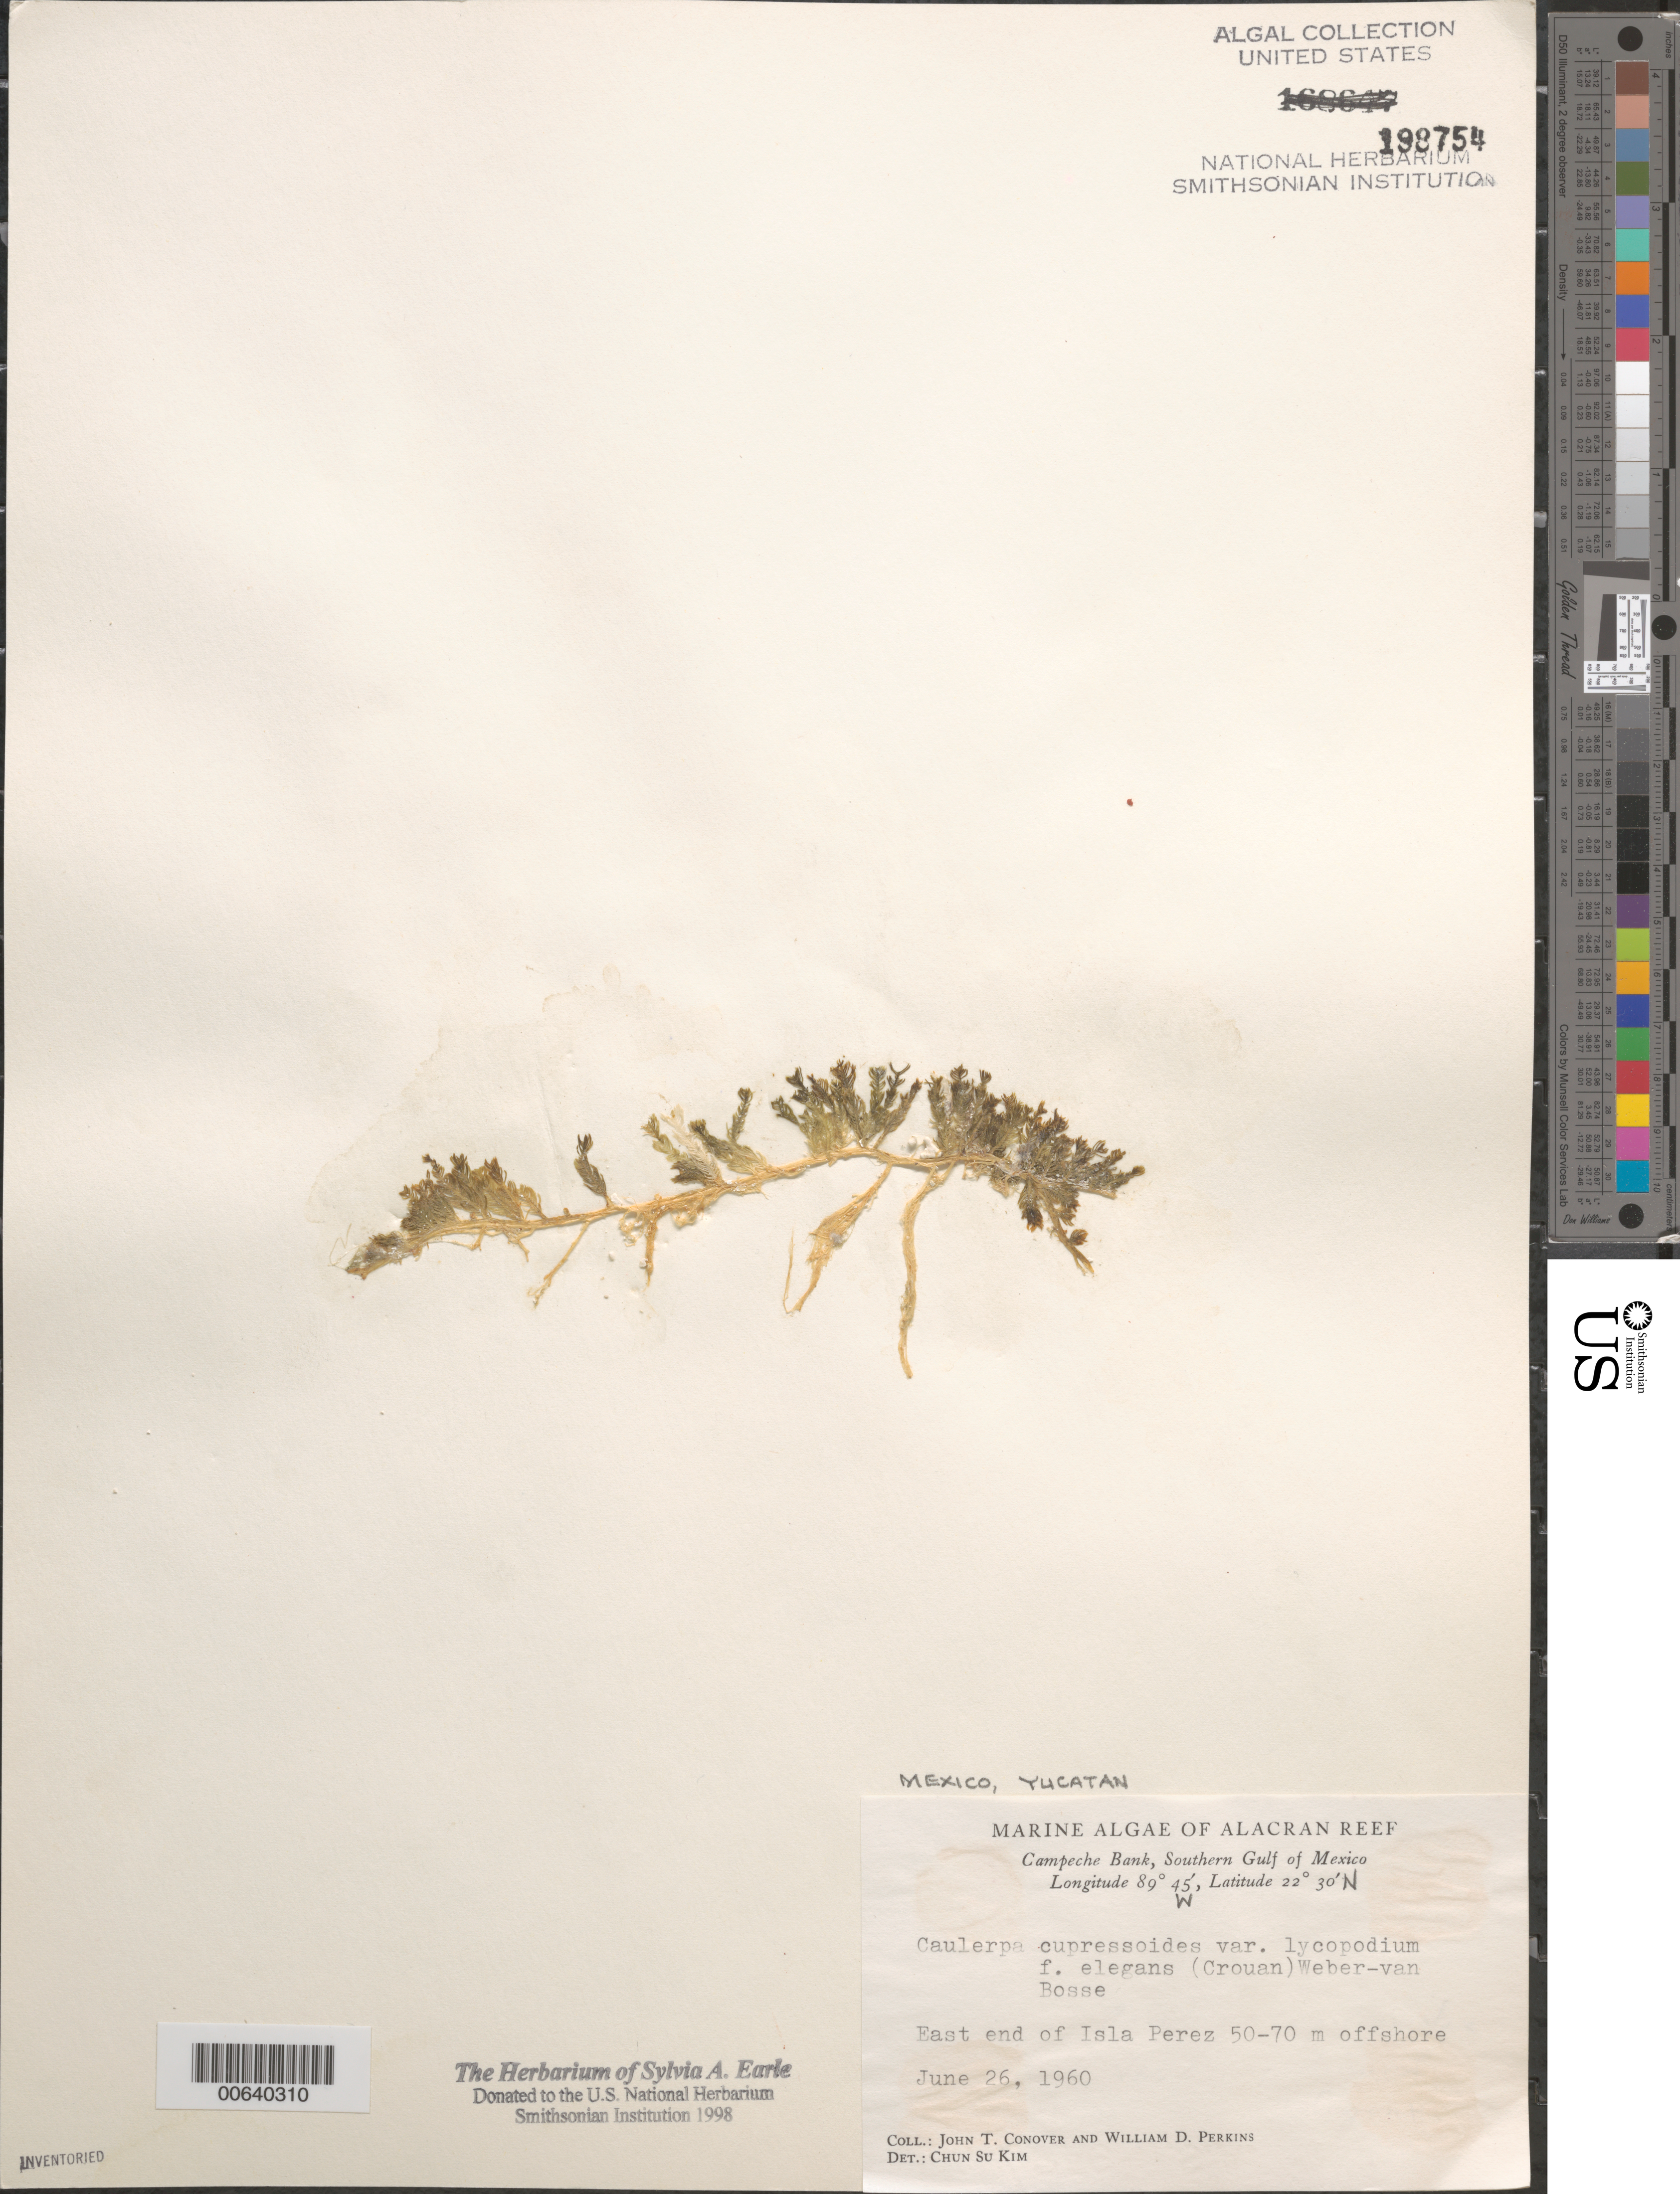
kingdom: Plantae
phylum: Chlorophyta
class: Ulvophyceae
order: Bryopsidales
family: Caulerpaceae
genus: Caulerpa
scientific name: Caulerpa urvilleana var. typica forma elegans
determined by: Kim, Chun Su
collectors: J. T. Conover & W. D. Perkins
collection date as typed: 26 Jun 1960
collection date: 1960-06-26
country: Mexico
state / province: Yucatan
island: Isla Perez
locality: Alacran Reef, Campeche Bank, southern Gulf of Mexico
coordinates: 22 30' N, 89 45' W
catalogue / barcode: US 198754